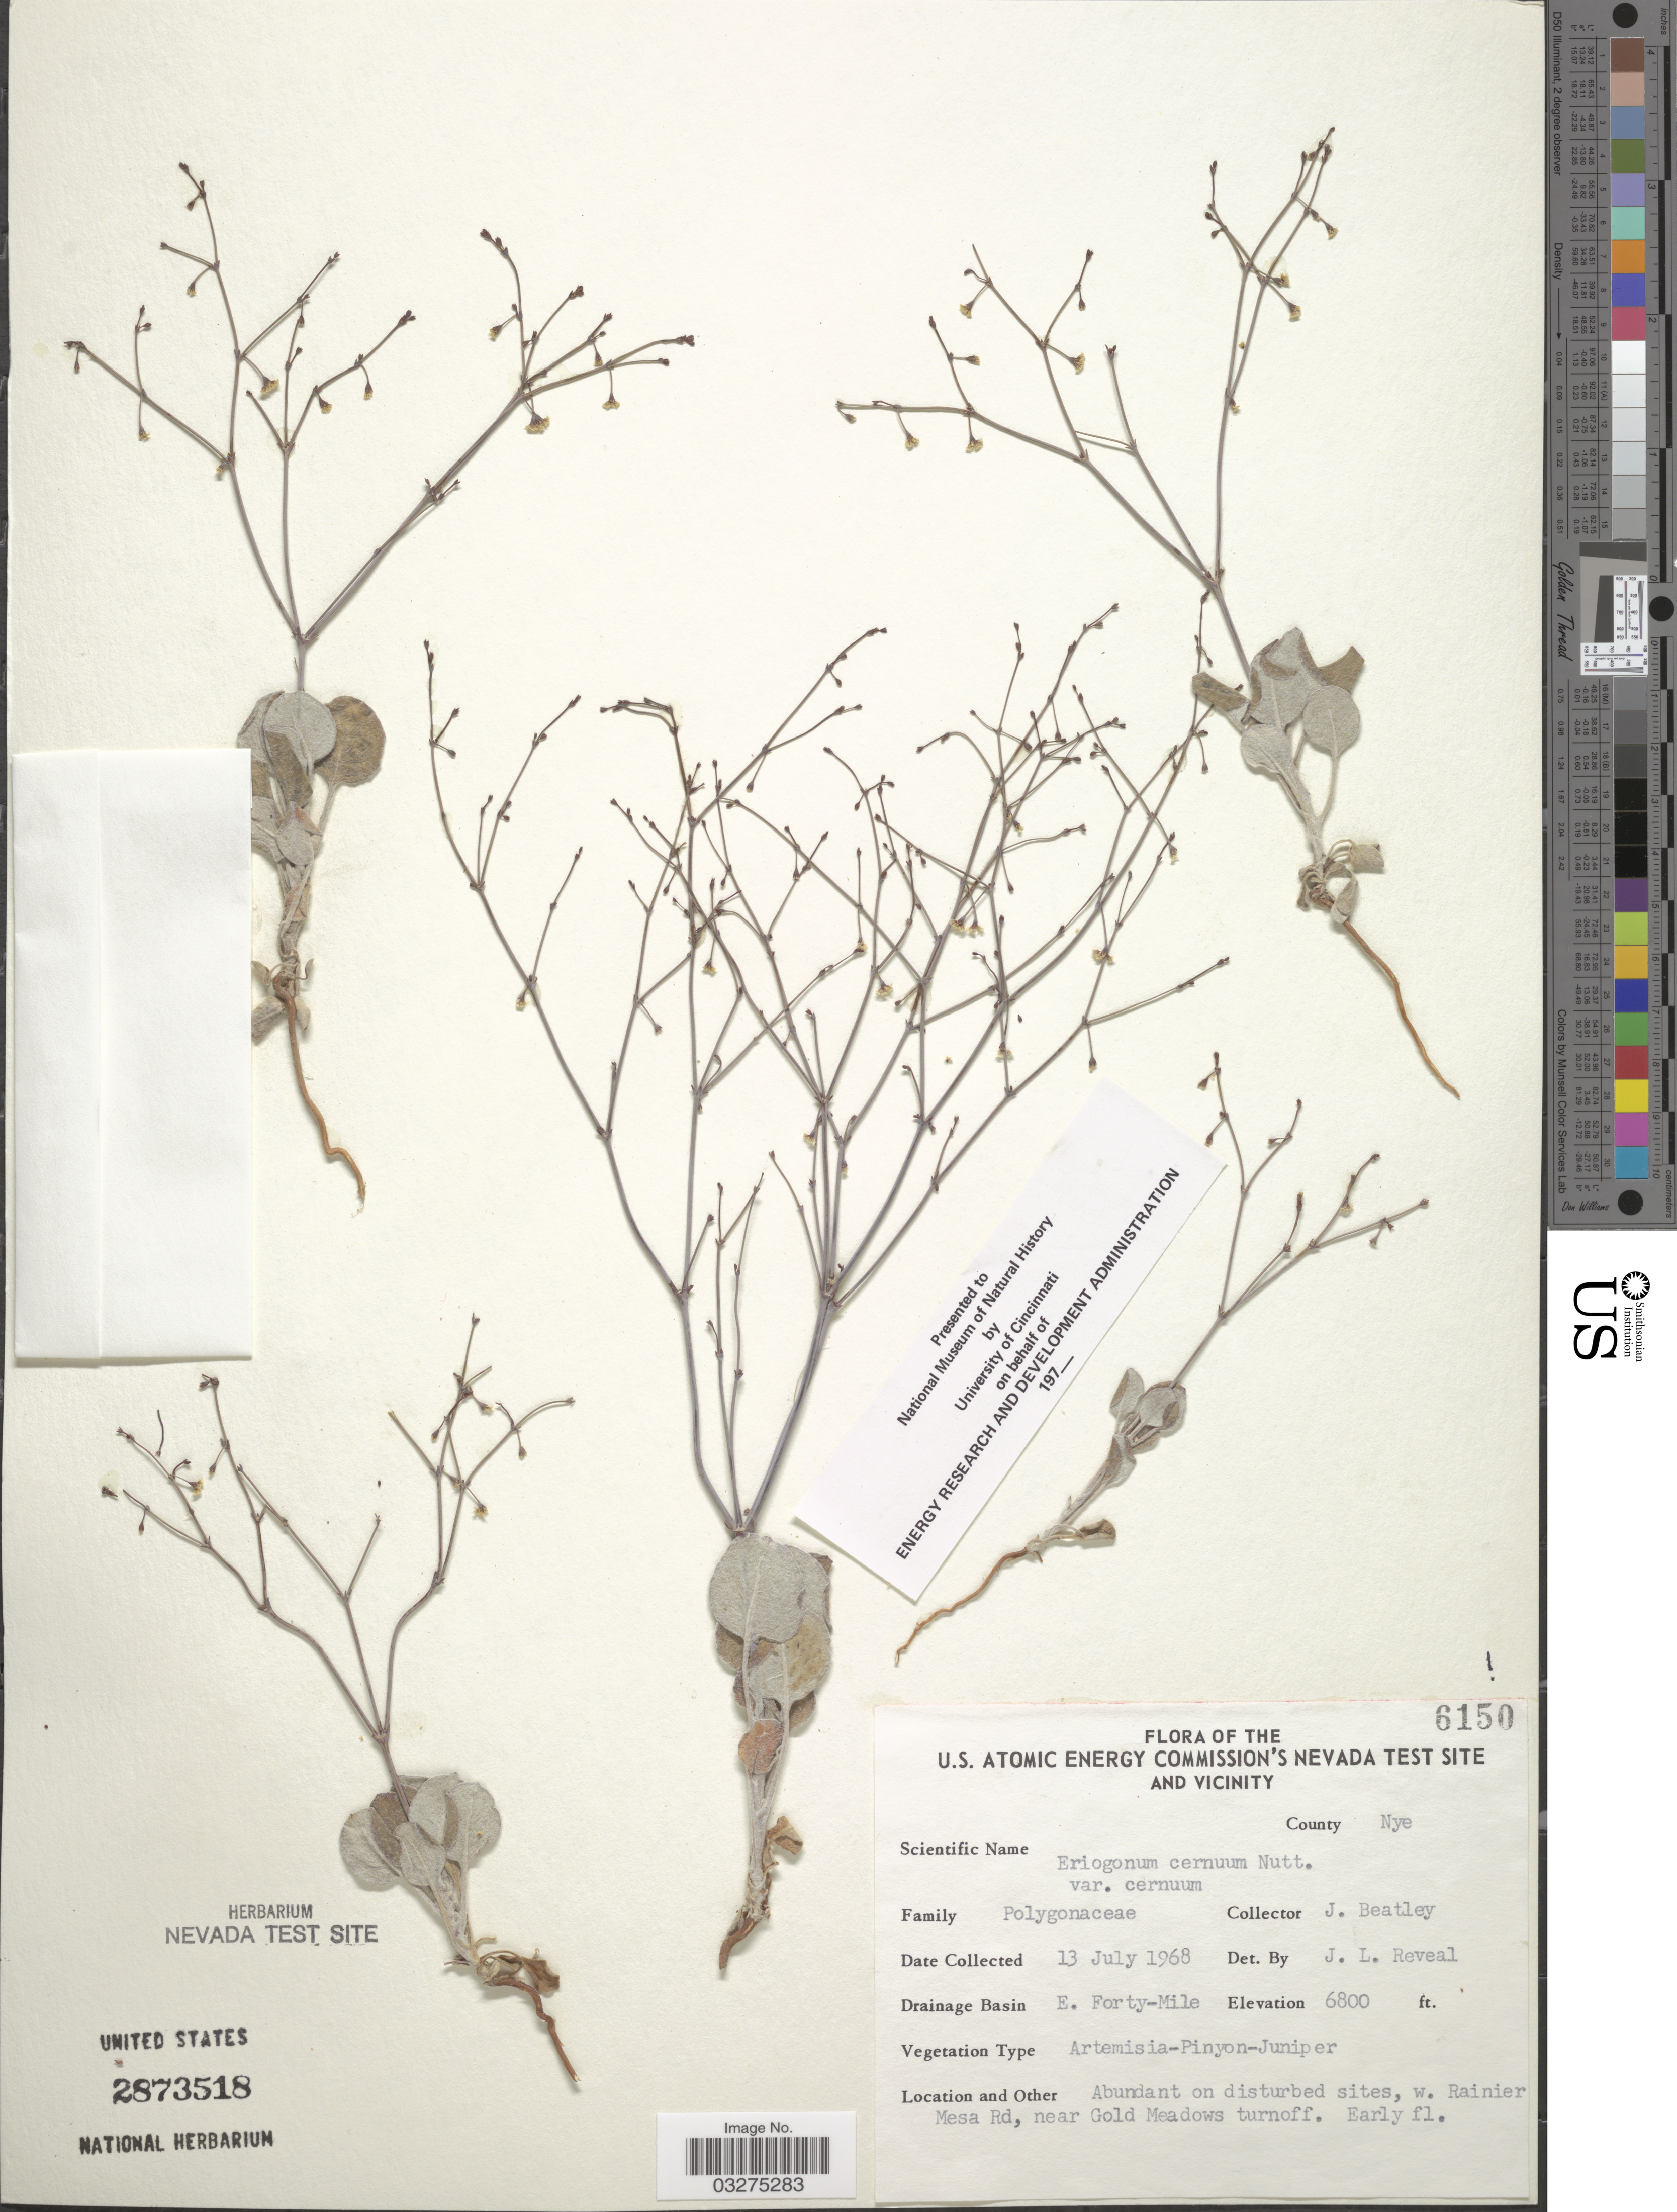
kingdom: Plantae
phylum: Tracheophyta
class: Magnoliopsida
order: Caryophyllales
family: Polygonaceae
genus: Eriogonum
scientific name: Eriogonum cernuum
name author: Nutt.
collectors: J. C. Beatley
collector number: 6150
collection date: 1968-07-13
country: United States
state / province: Nevada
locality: U.S. Atomic Energy Commission's Nevada Test Site and Vicinity, County Nye, Drainage Basin E. Forty-Mile, w. Rainier Mesa Rd, near Gold Meadows turnoff.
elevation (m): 2073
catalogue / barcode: US 2873518